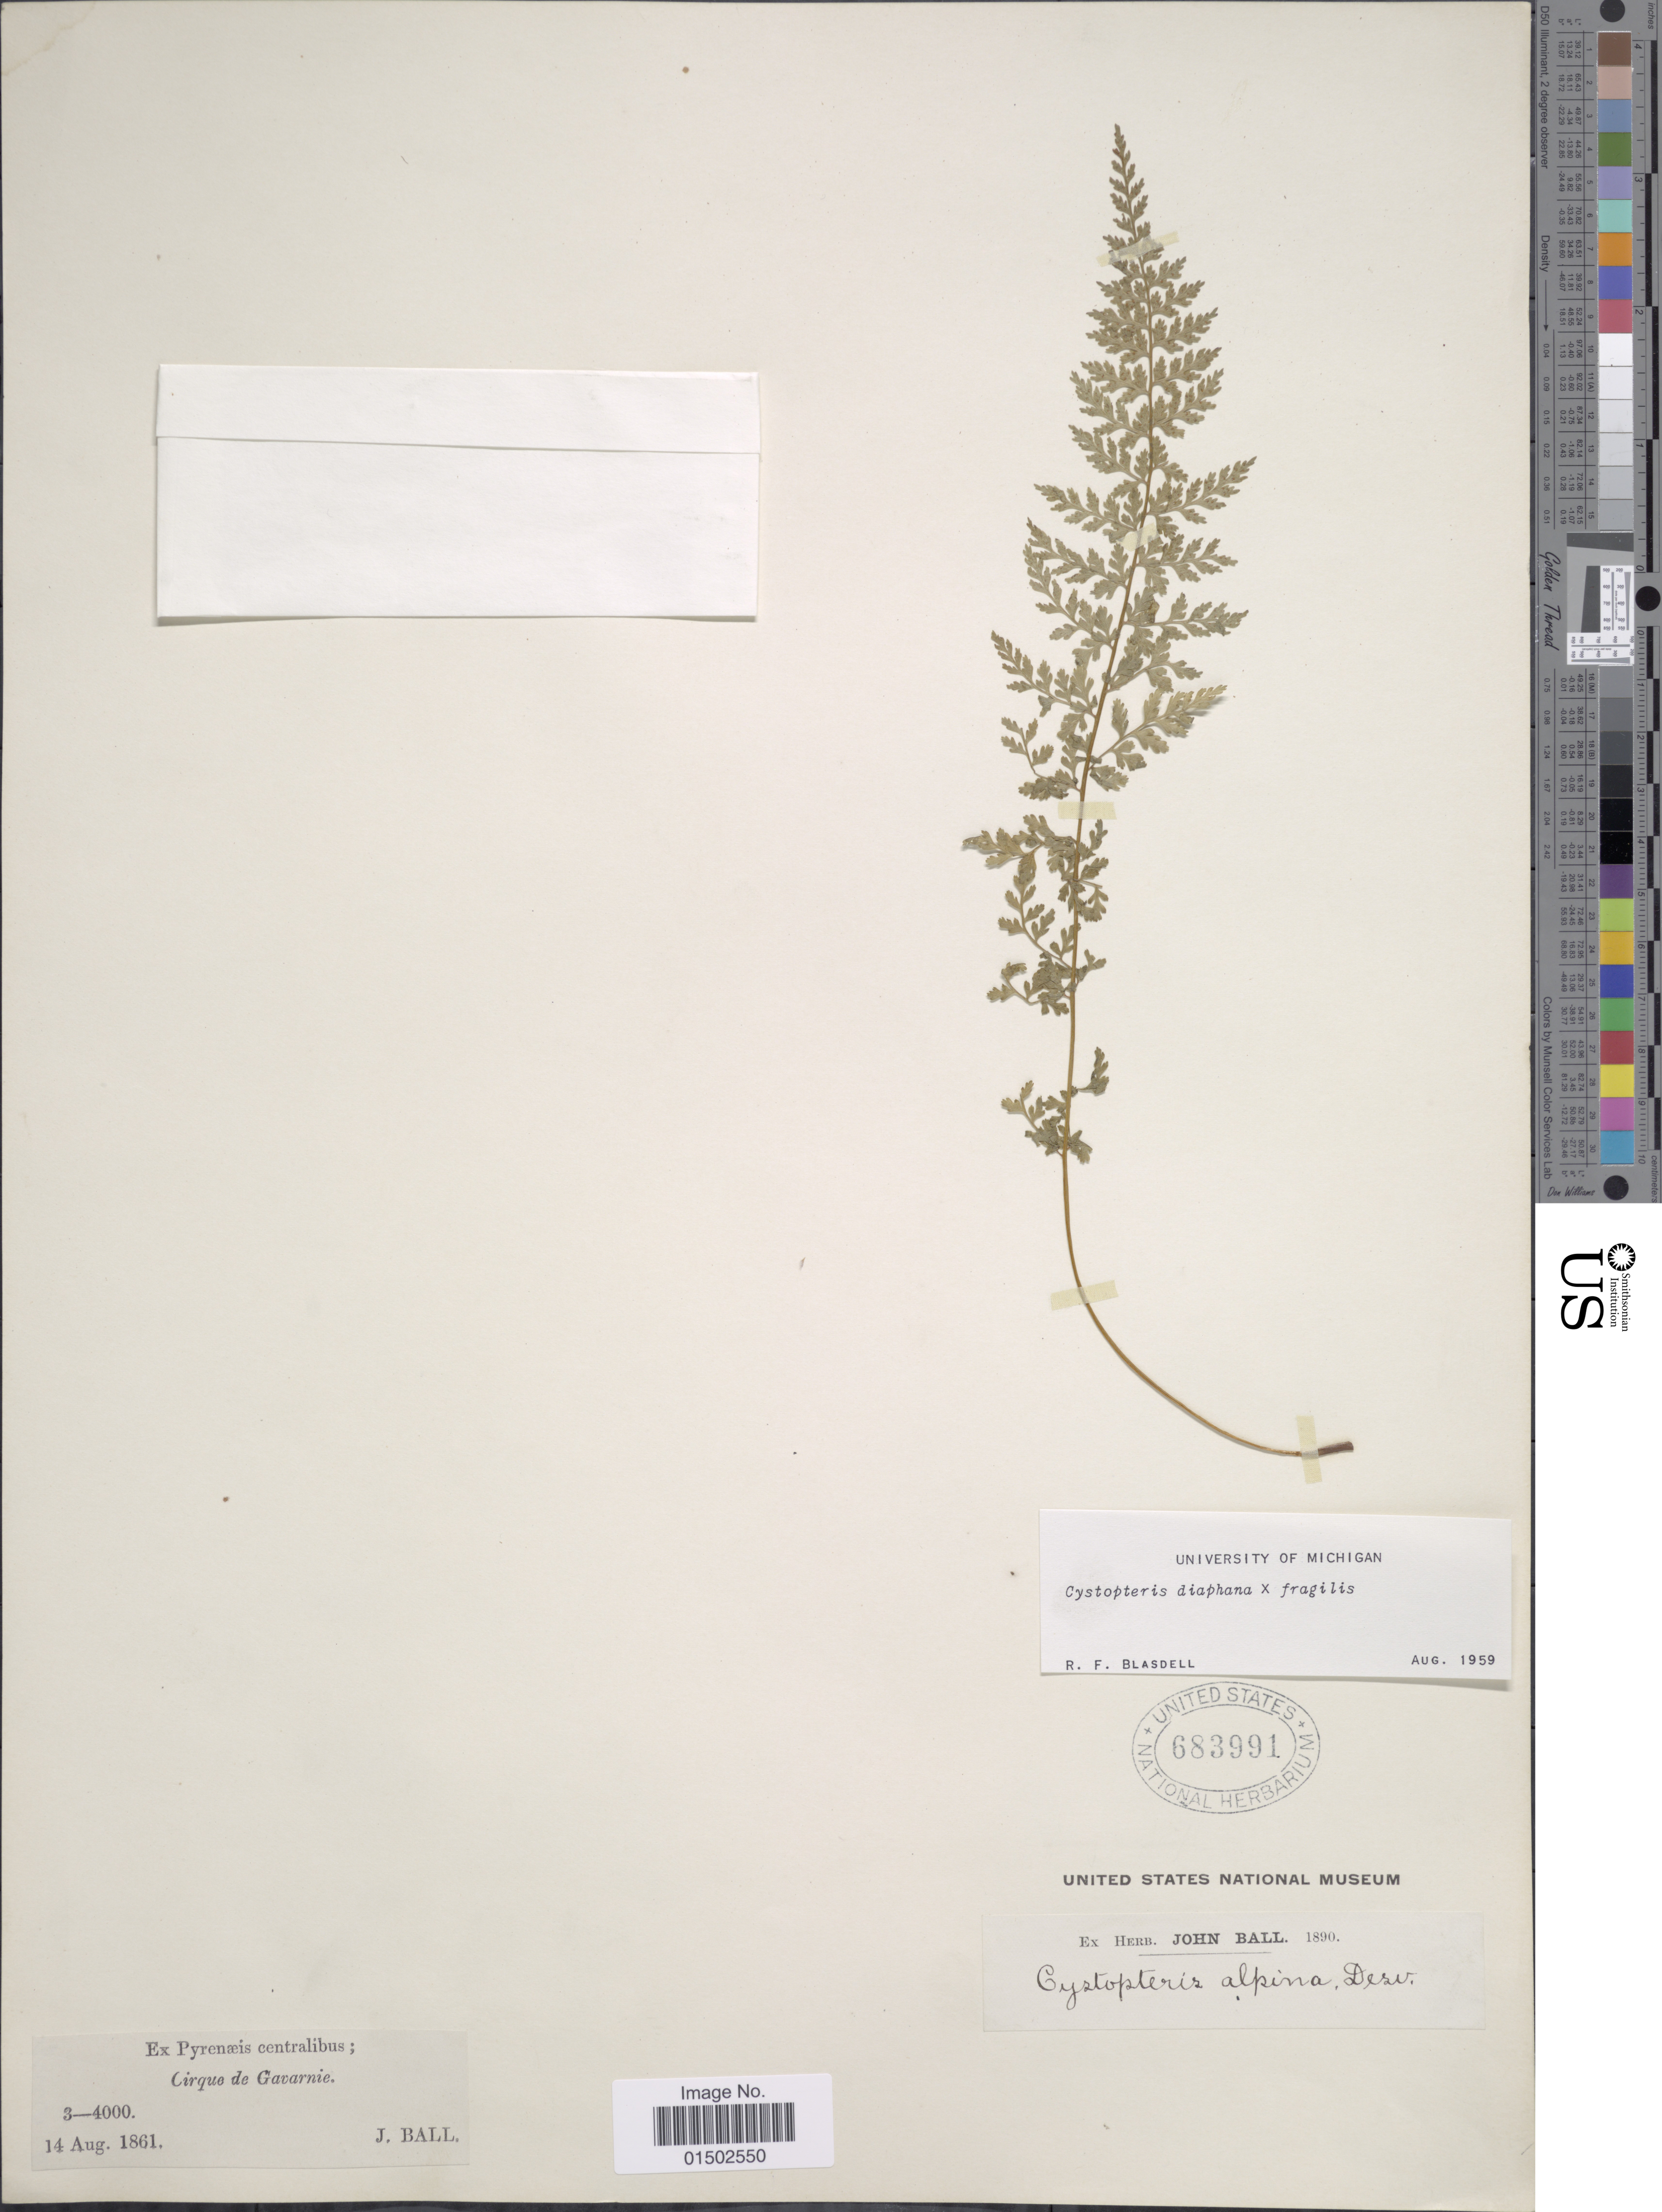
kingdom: Plantae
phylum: Tracheophyta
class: Polypodiopsida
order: Polypodiales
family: Cystopteridaceae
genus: Cystopteris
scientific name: Cystopteris diaphana x C. fragilis (L.) Bernh.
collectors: J. Ball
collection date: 1861-08-14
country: France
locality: Ex Pyrenaeis centralibus; Cirque de Gavarnie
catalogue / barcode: US 683991